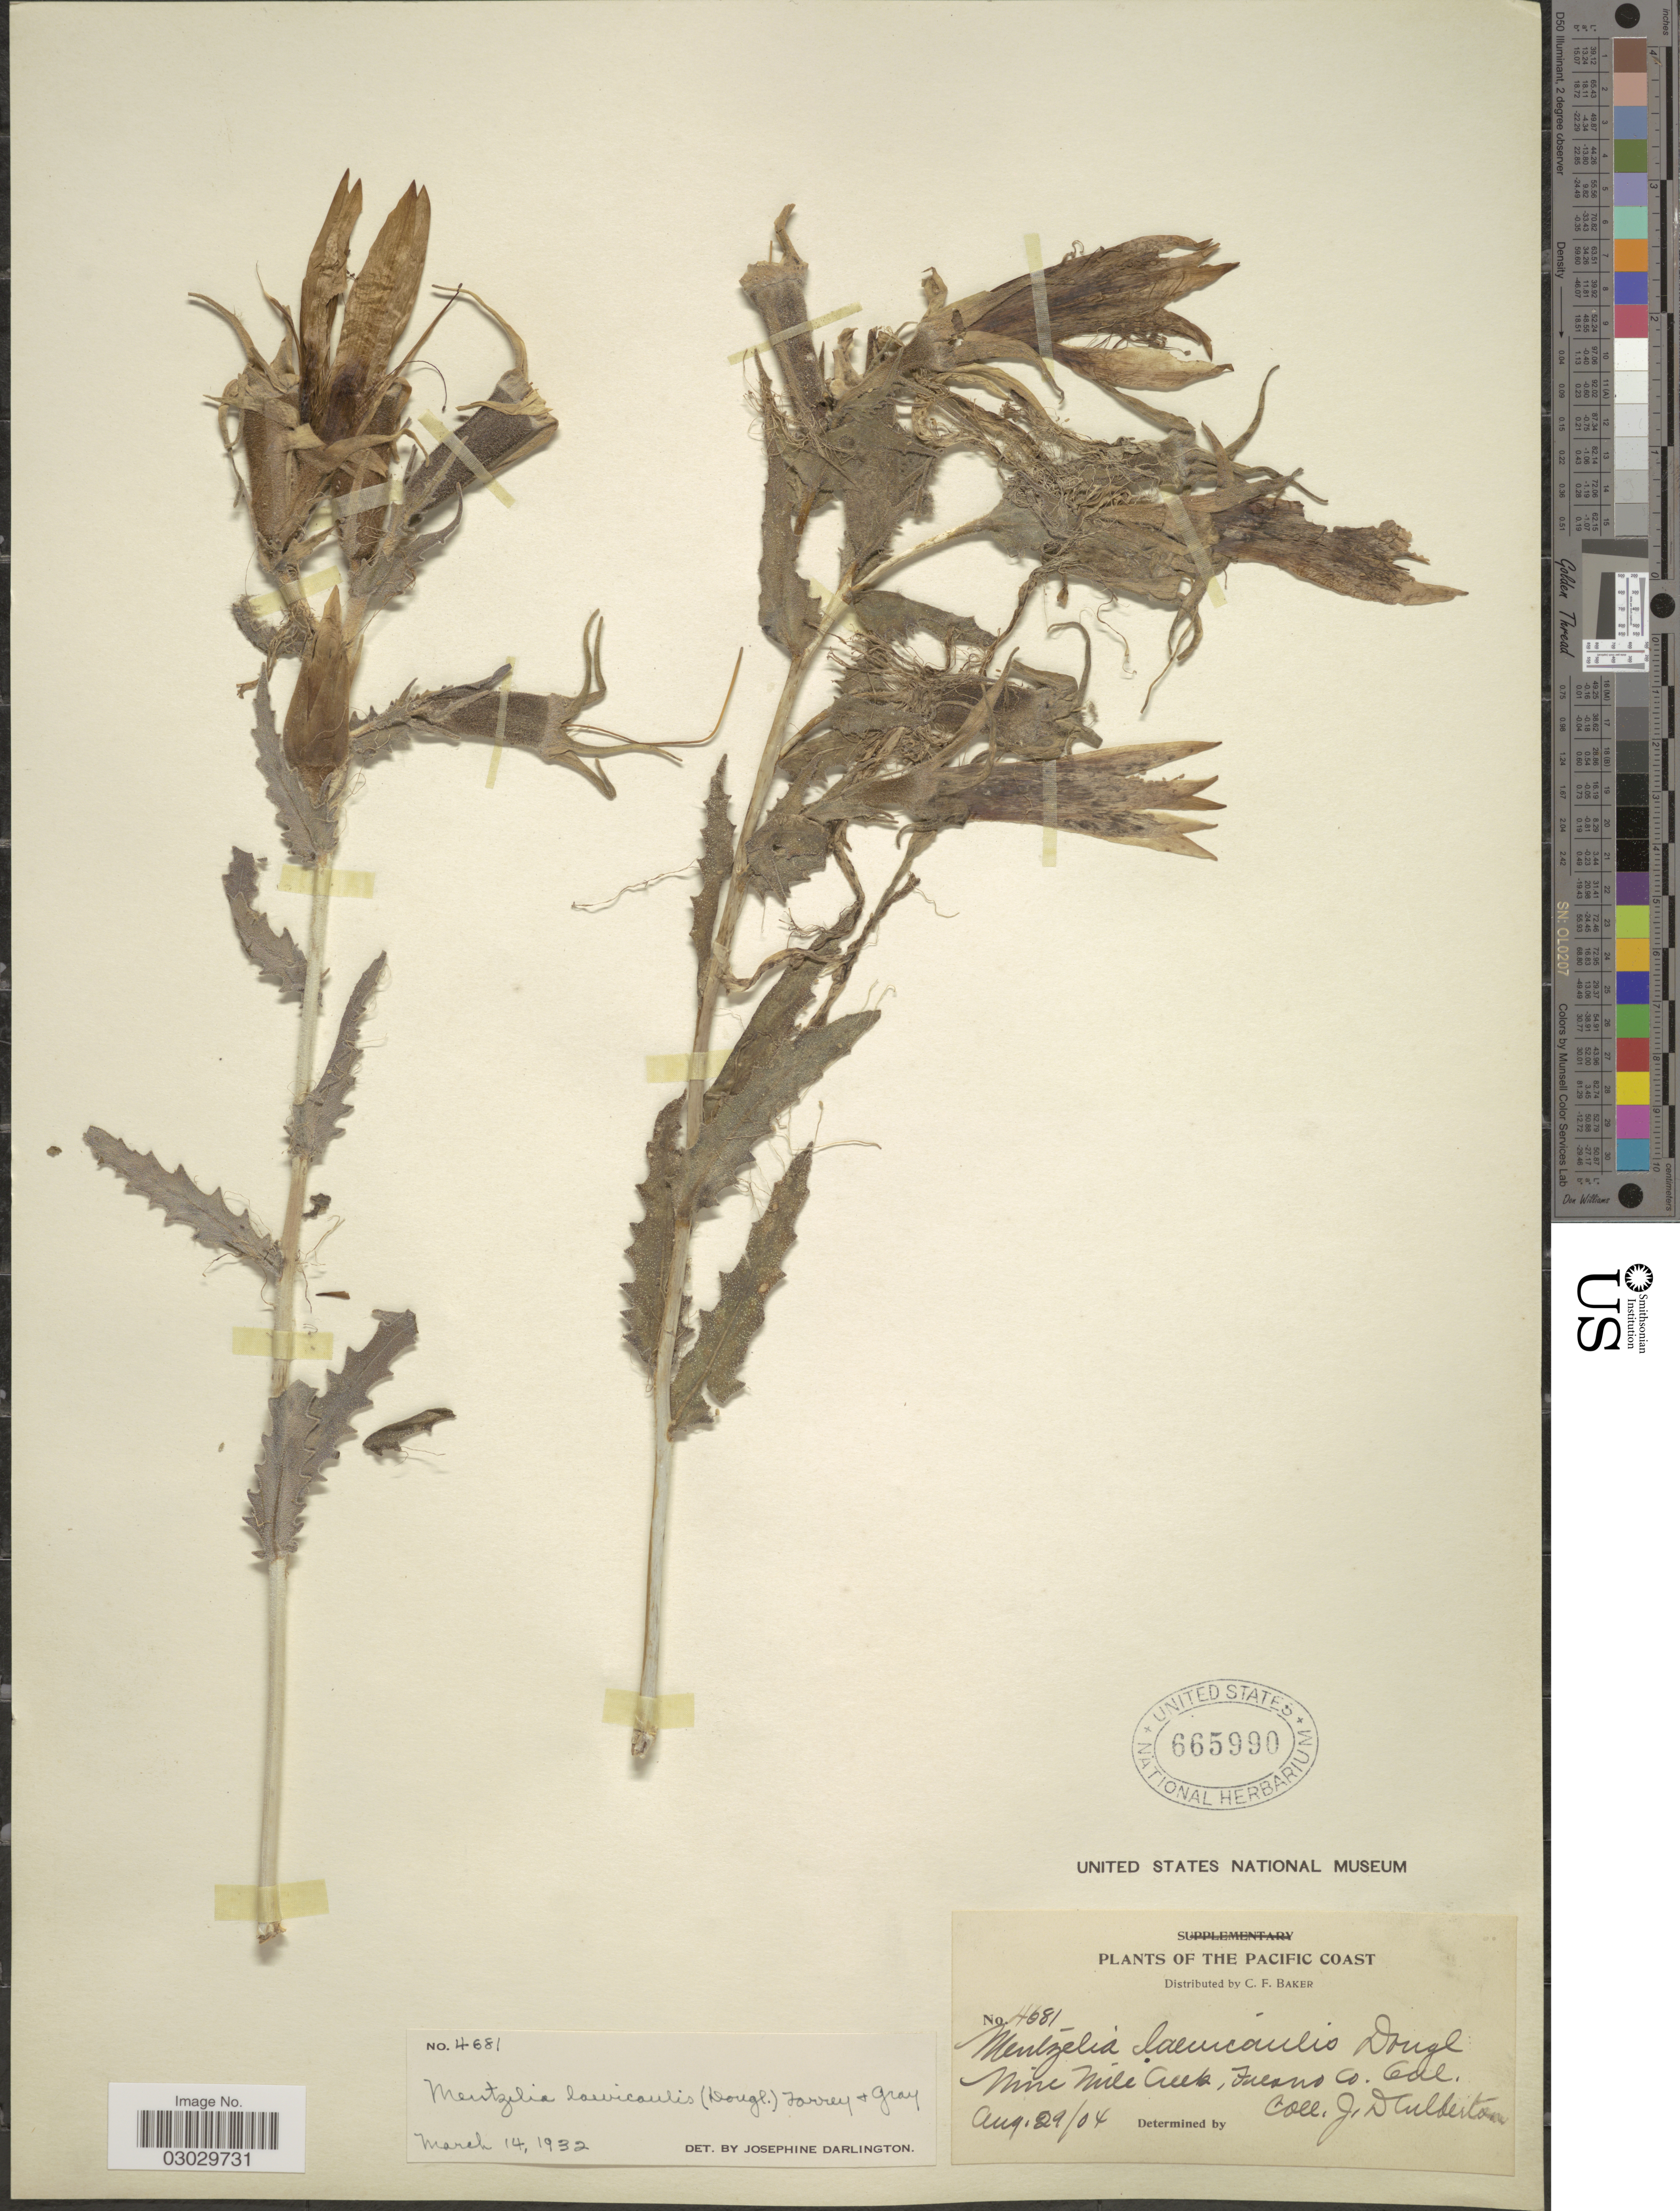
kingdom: Plantae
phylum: Tracheophyta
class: Magnoliopsida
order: Cornales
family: Loasaceae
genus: Mentzelia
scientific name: Mentzelia laevicaulis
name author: (Douglas ex Hook.) Torr. & A. Gray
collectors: J. Culberton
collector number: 4681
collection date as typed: Transcribed d/m/y: 29/8/4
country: United States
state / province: California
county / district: Fresno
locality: The Pacific Coast. Nine Mile Creek, Fresno Co.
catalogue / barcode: US 665990